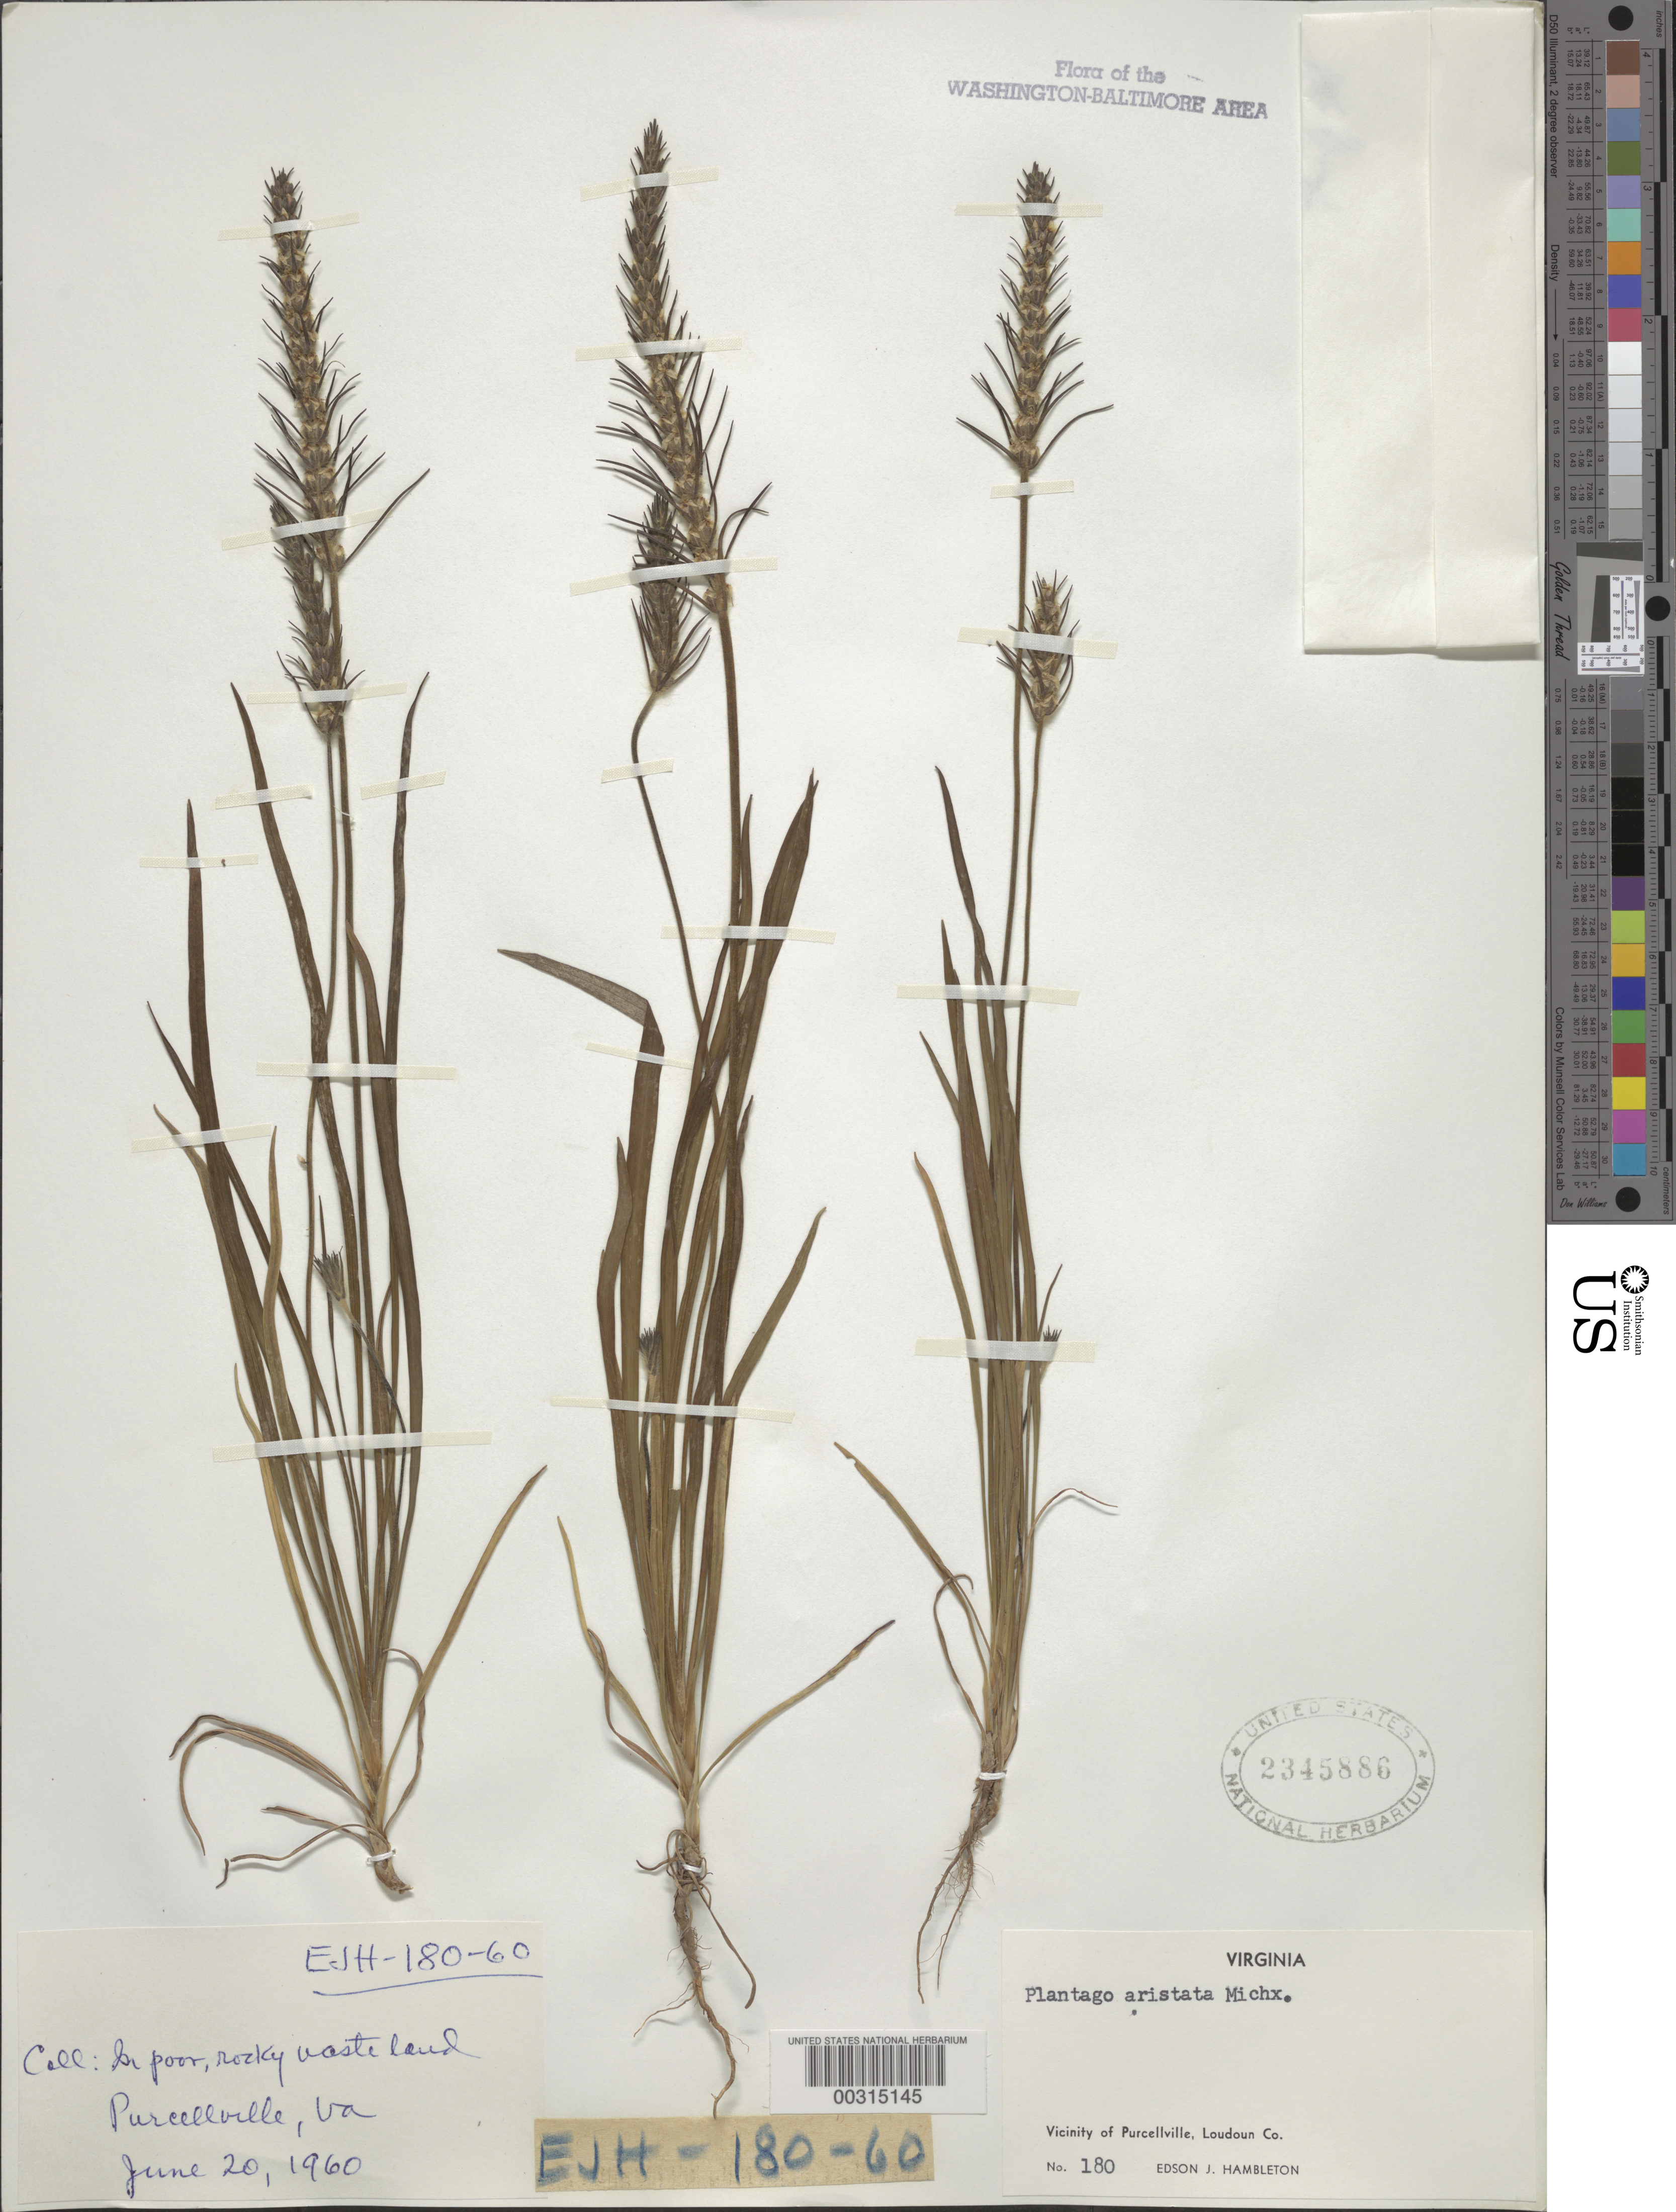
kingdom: Plantae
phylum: Tracheophyta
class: Magnoliopsida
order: Lamiales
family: Plantaginaceae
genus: Plantago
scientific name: Plantago aristata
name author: Michx.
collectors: E. Hambleton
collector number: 180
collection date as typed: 20 Jun 1960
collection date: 1960-06-20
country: United States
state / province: Virginia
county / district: Loudoun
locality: Purcellville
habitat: In poor rocky wasteland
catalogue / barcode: US 2345886